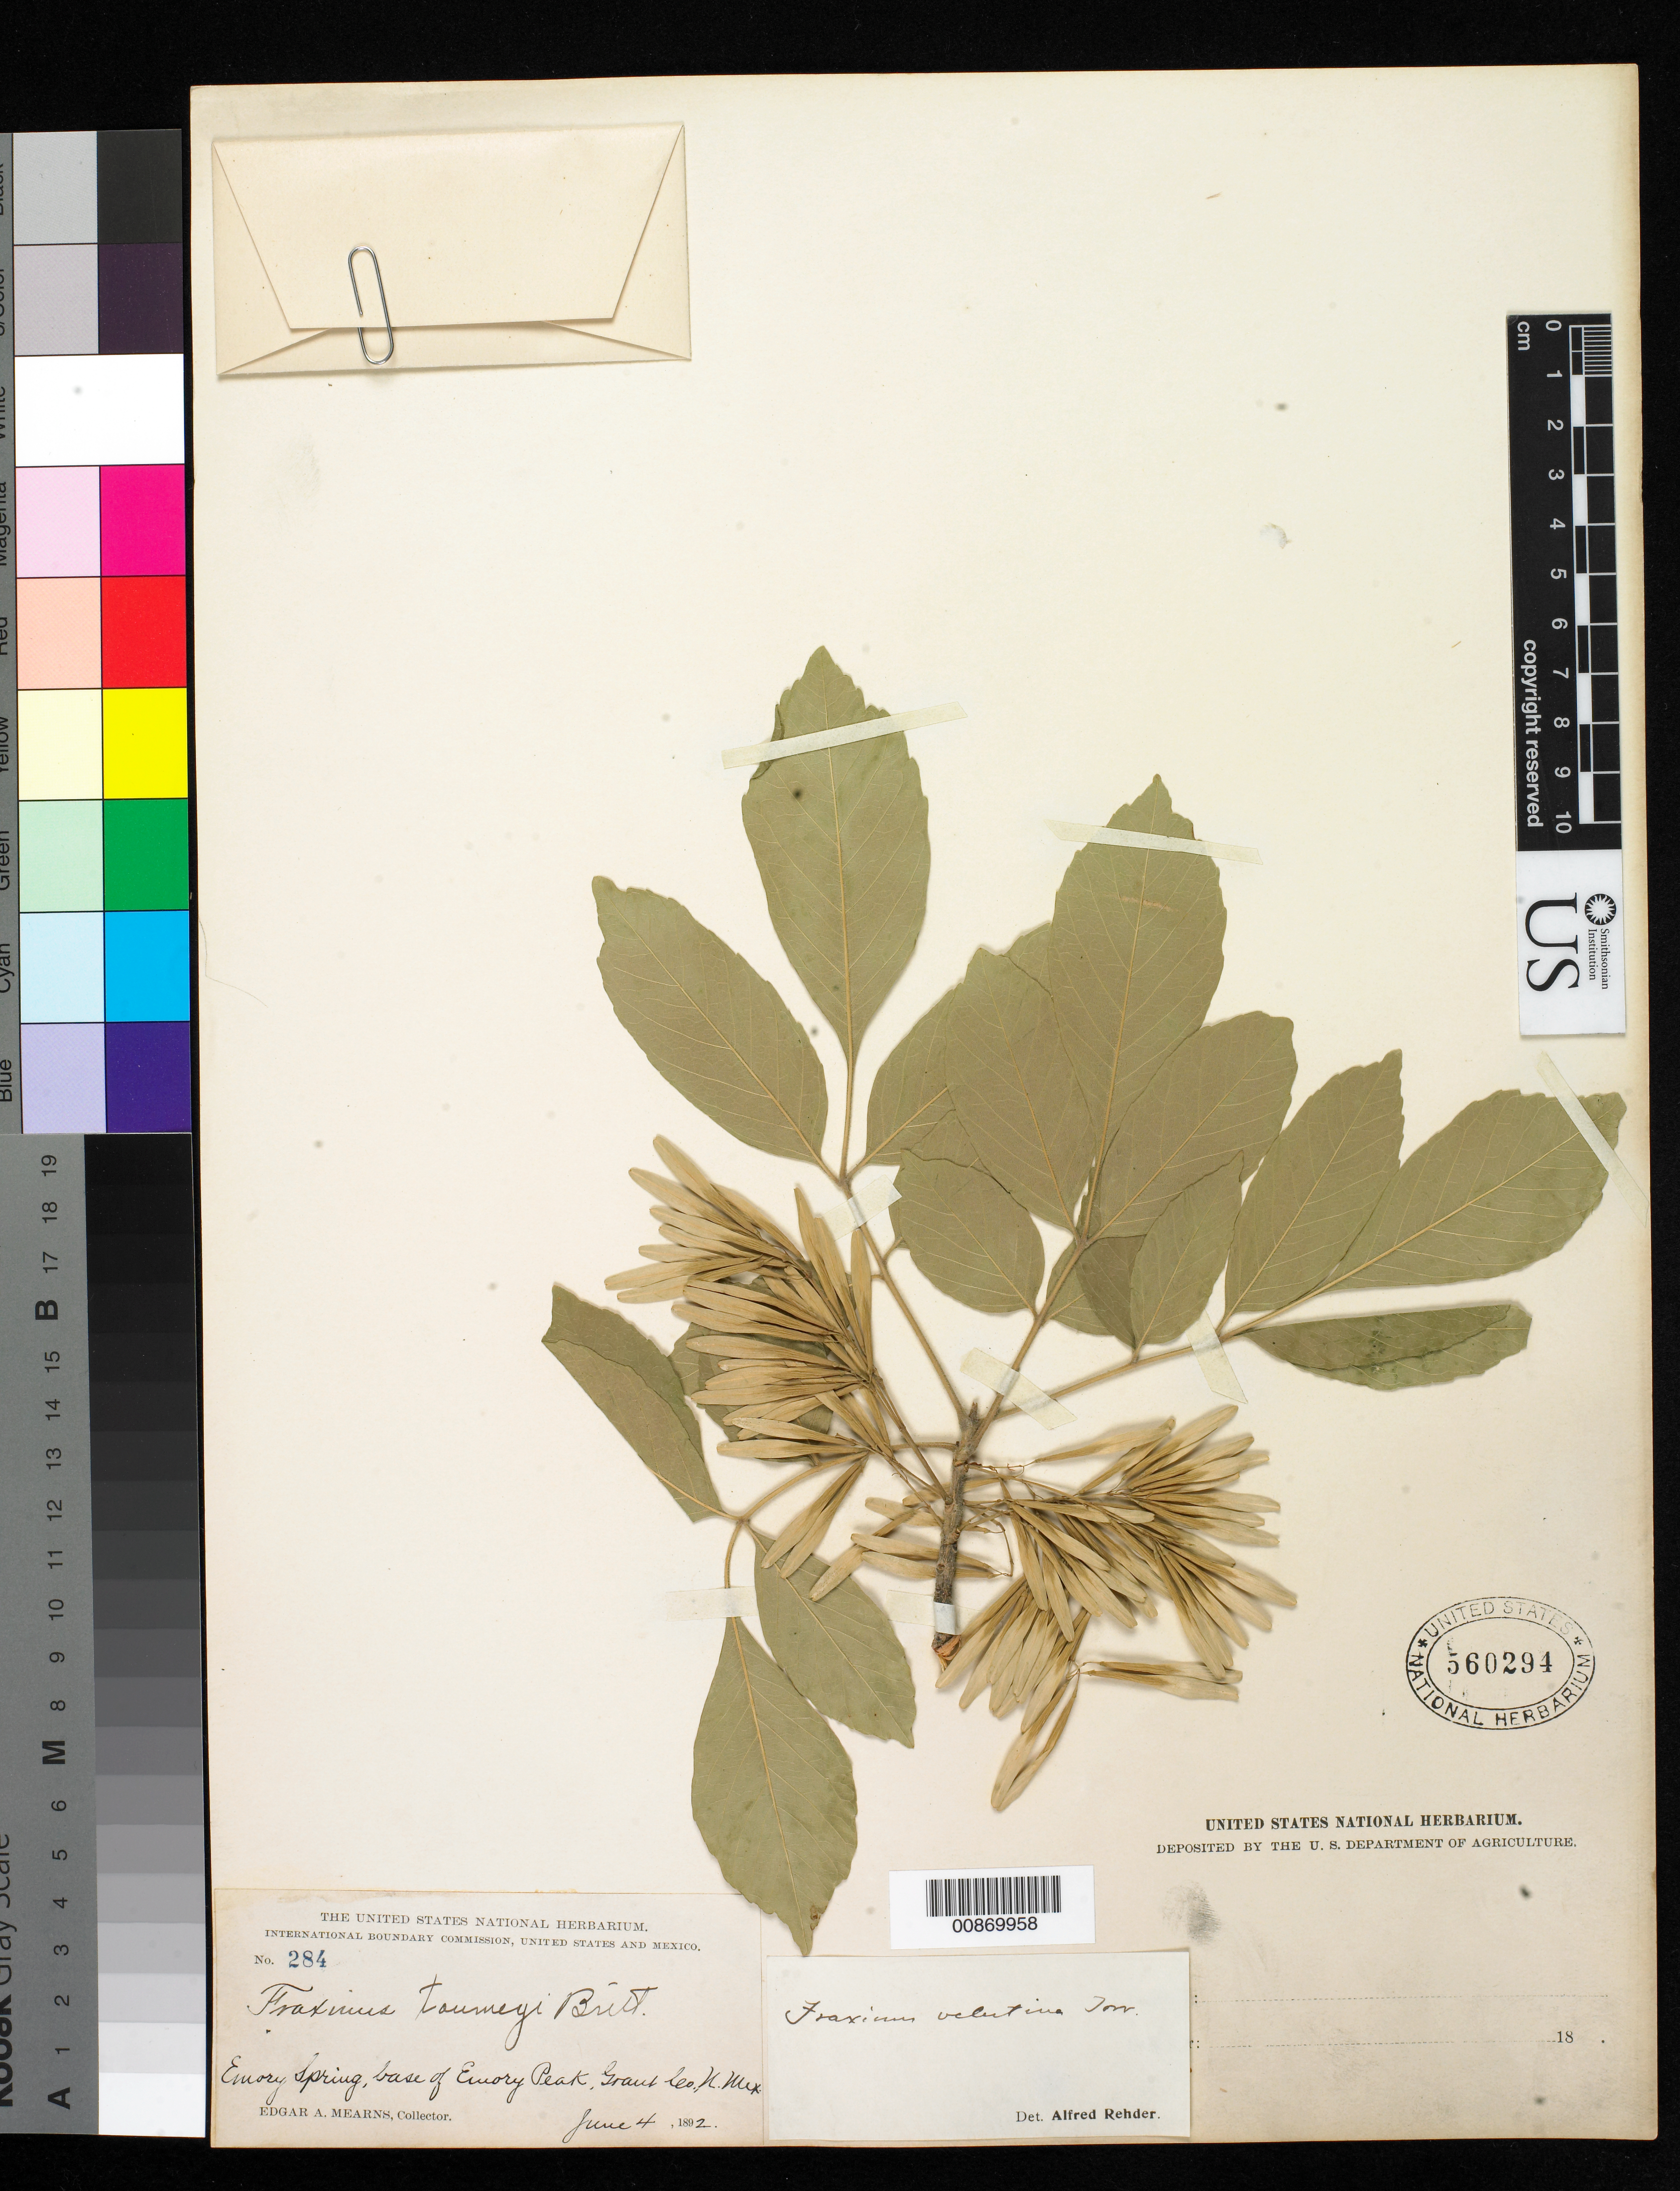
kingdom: Plantae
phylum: Tracheophyta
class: Magnoliopsida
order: Lamiales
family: Oleaceae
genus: Fraxinus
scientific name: Fraxinus velutina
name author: Torr.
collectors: E. A. Mearns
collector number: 284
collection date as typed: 04 Jun 1892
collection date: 1892-06-04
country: United States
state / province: New Mexico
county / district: Grant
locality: Emory Spring, base of Emory Peak, Grant County, New Mexico.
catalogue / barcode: US 560294